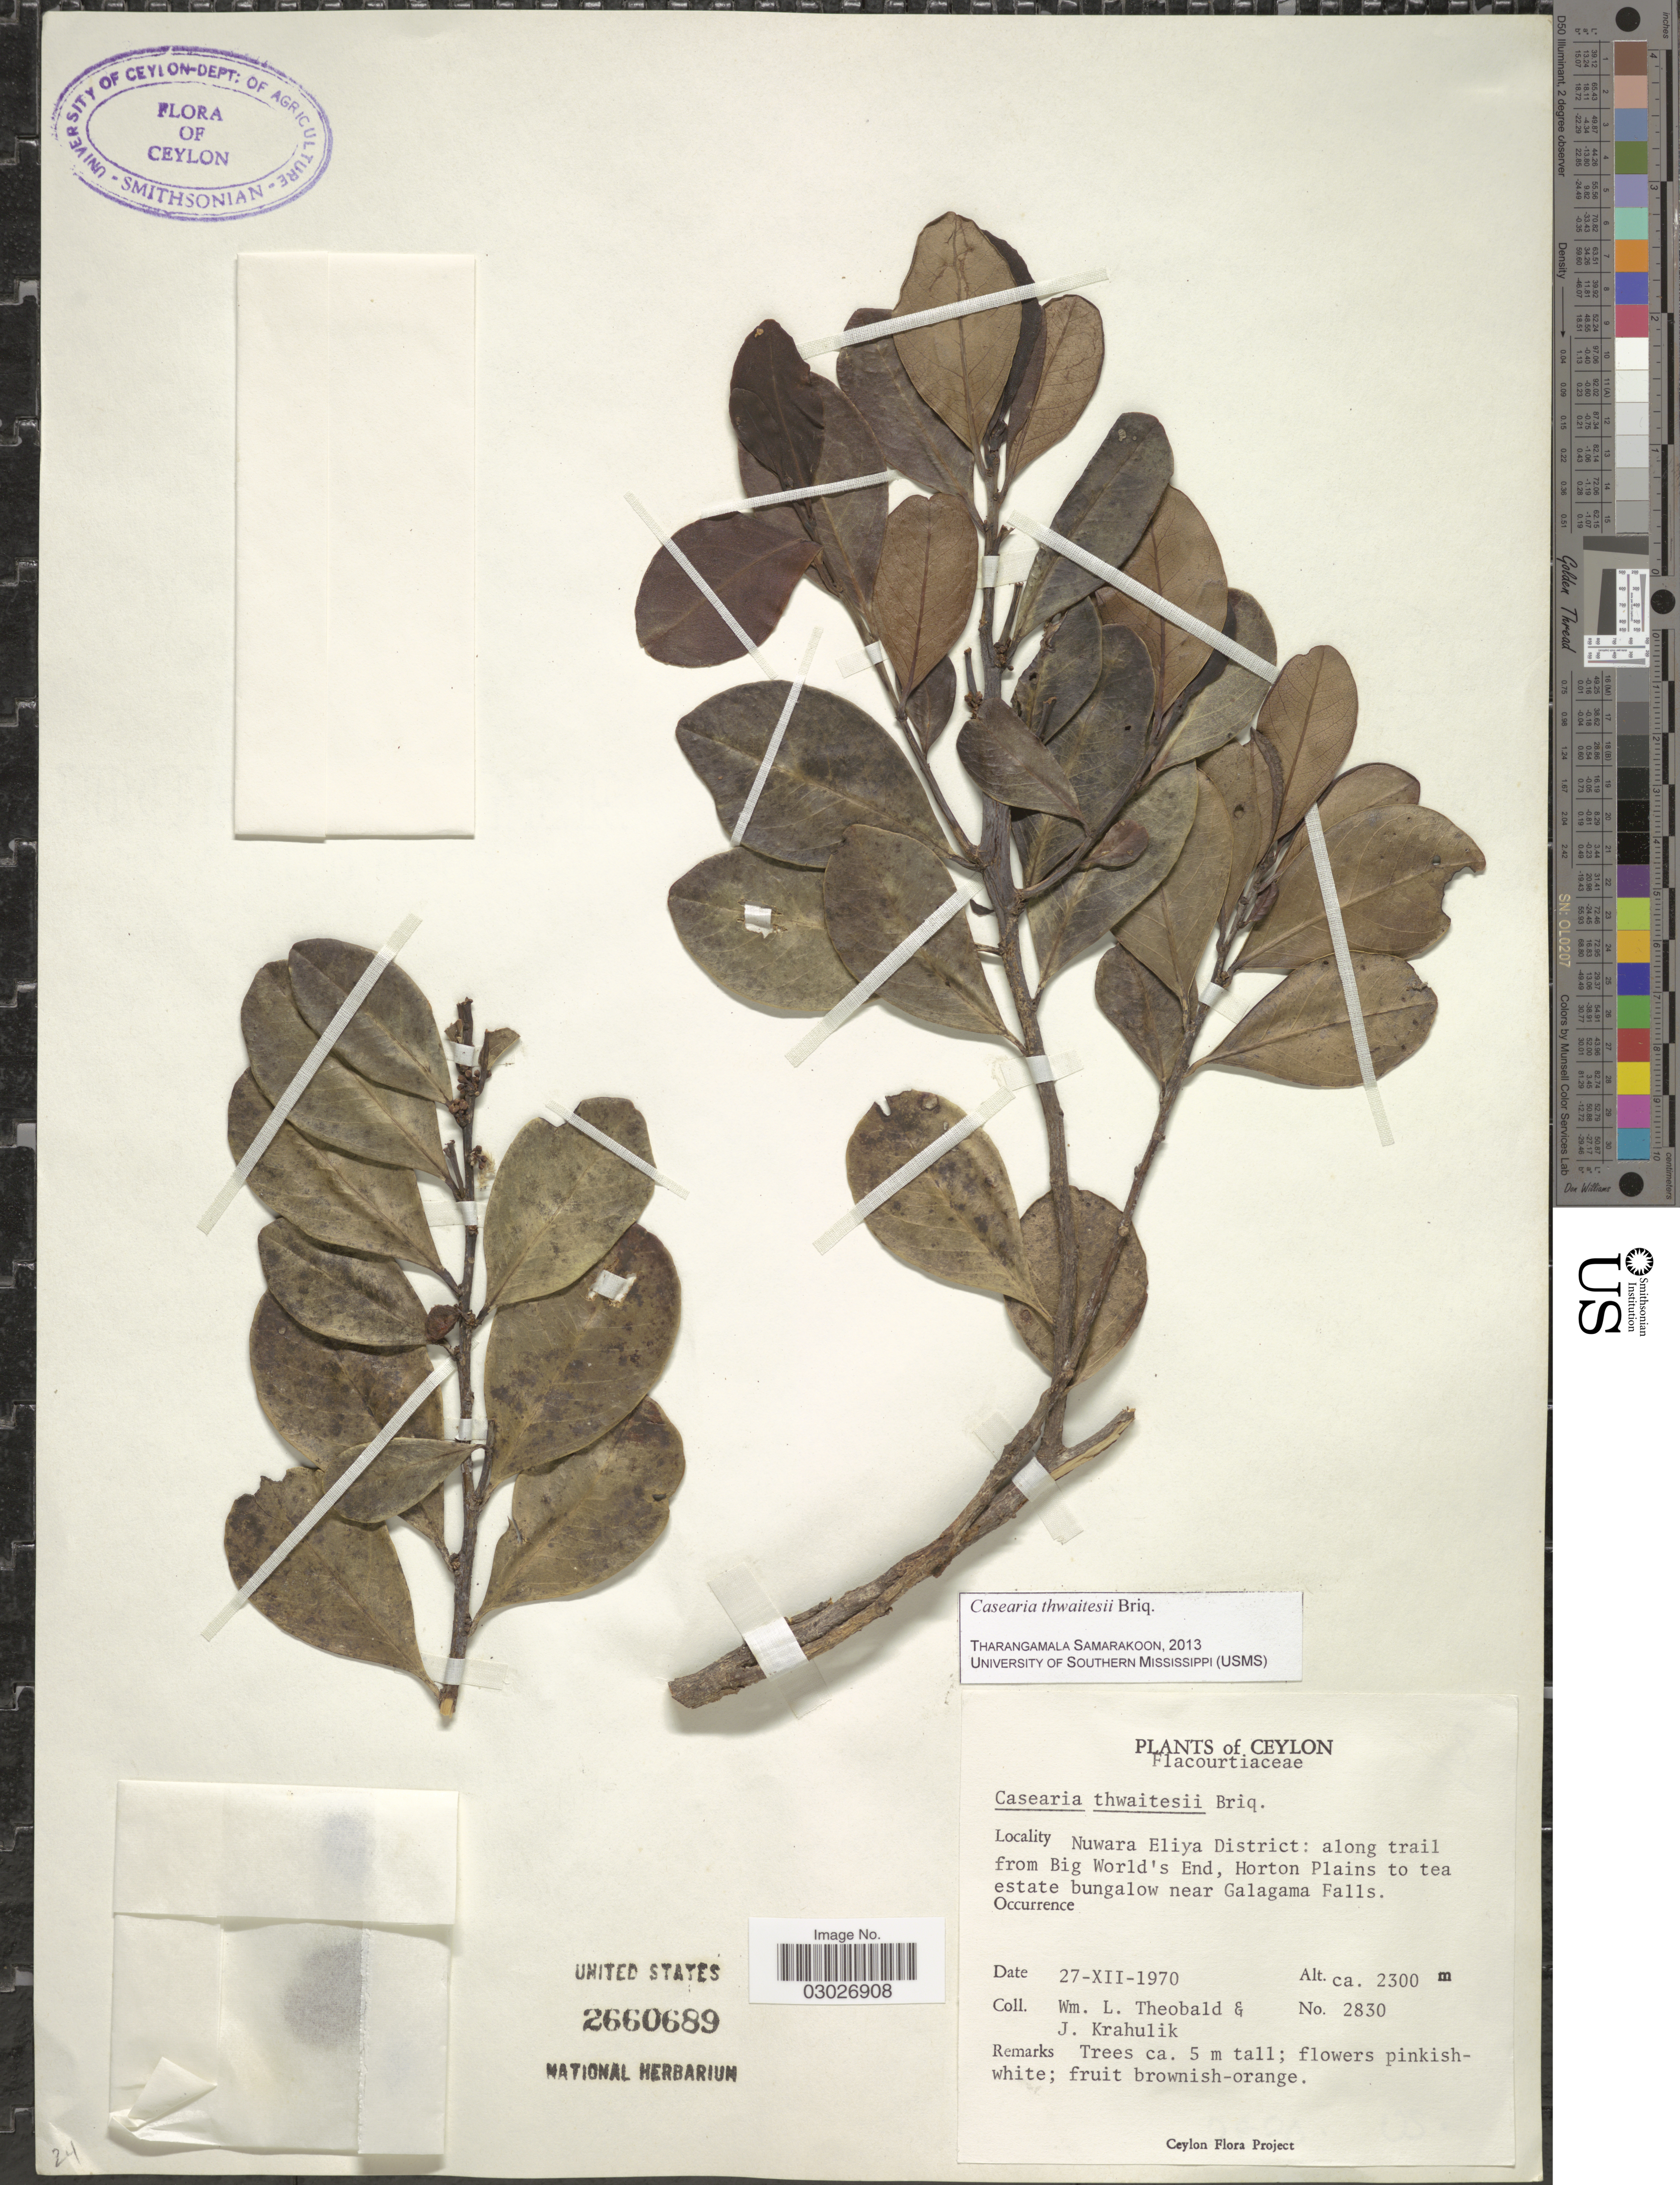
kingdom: Plantae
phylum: Tracheophyta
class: Magnoliopsida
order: Malpighiales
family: Salicaceae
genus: Casearia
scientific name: Casearia thwaitesii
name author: Briq.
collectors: W. L. Theobald & J. Krahulik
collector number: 2830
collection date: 1970-12-27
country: Sri Lanka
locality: Ceylon. Nuwara Eliya District: along trail from Big World's End, Horton Plains to tea estate bungalow near Galagama Falls.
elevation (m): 2300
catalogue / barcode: US 2660689